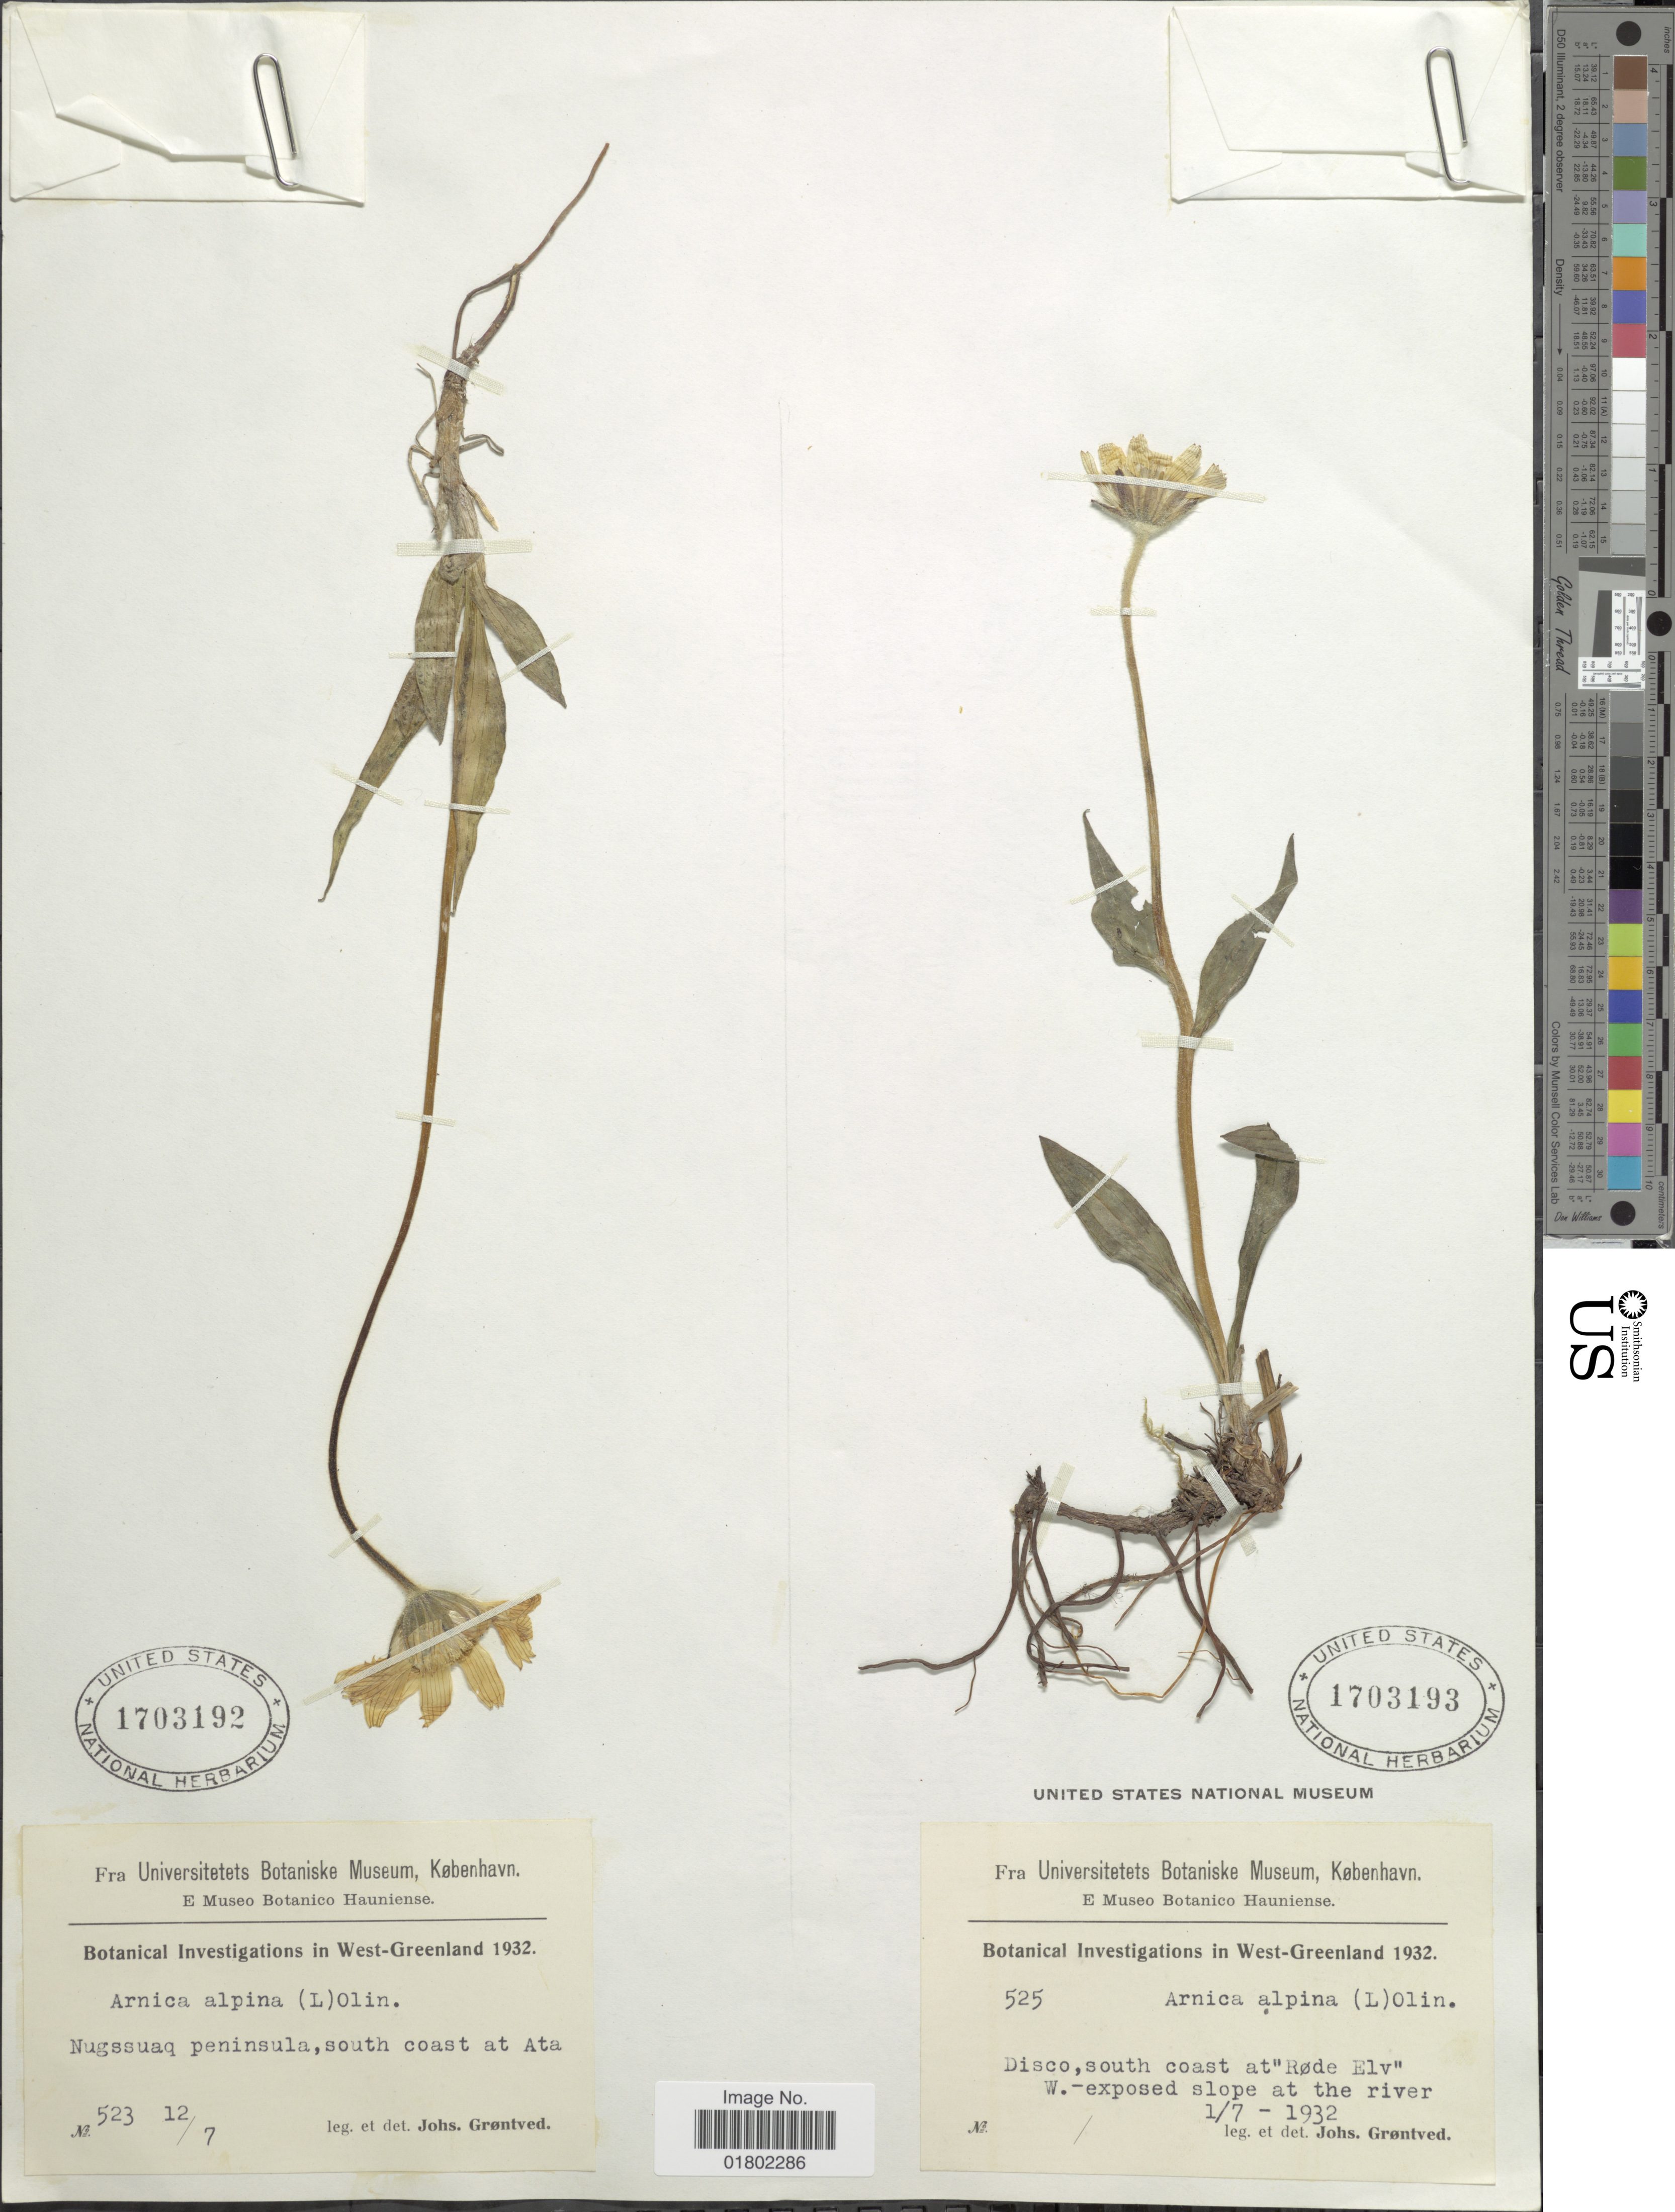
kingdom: Plantae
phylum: Tracheophyta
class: Magnoliopsida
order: Asterales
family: Asteraceae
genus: Arnica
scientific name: Arnica alpina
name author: Willd. ex Steud.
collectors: J. Grøntved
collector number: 525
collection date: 1932-01-07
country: Greenland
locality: West-Greenland, Disco, south coast at "Rode Elv", W.-exposed slope at the river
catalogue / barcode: US 1703193-2